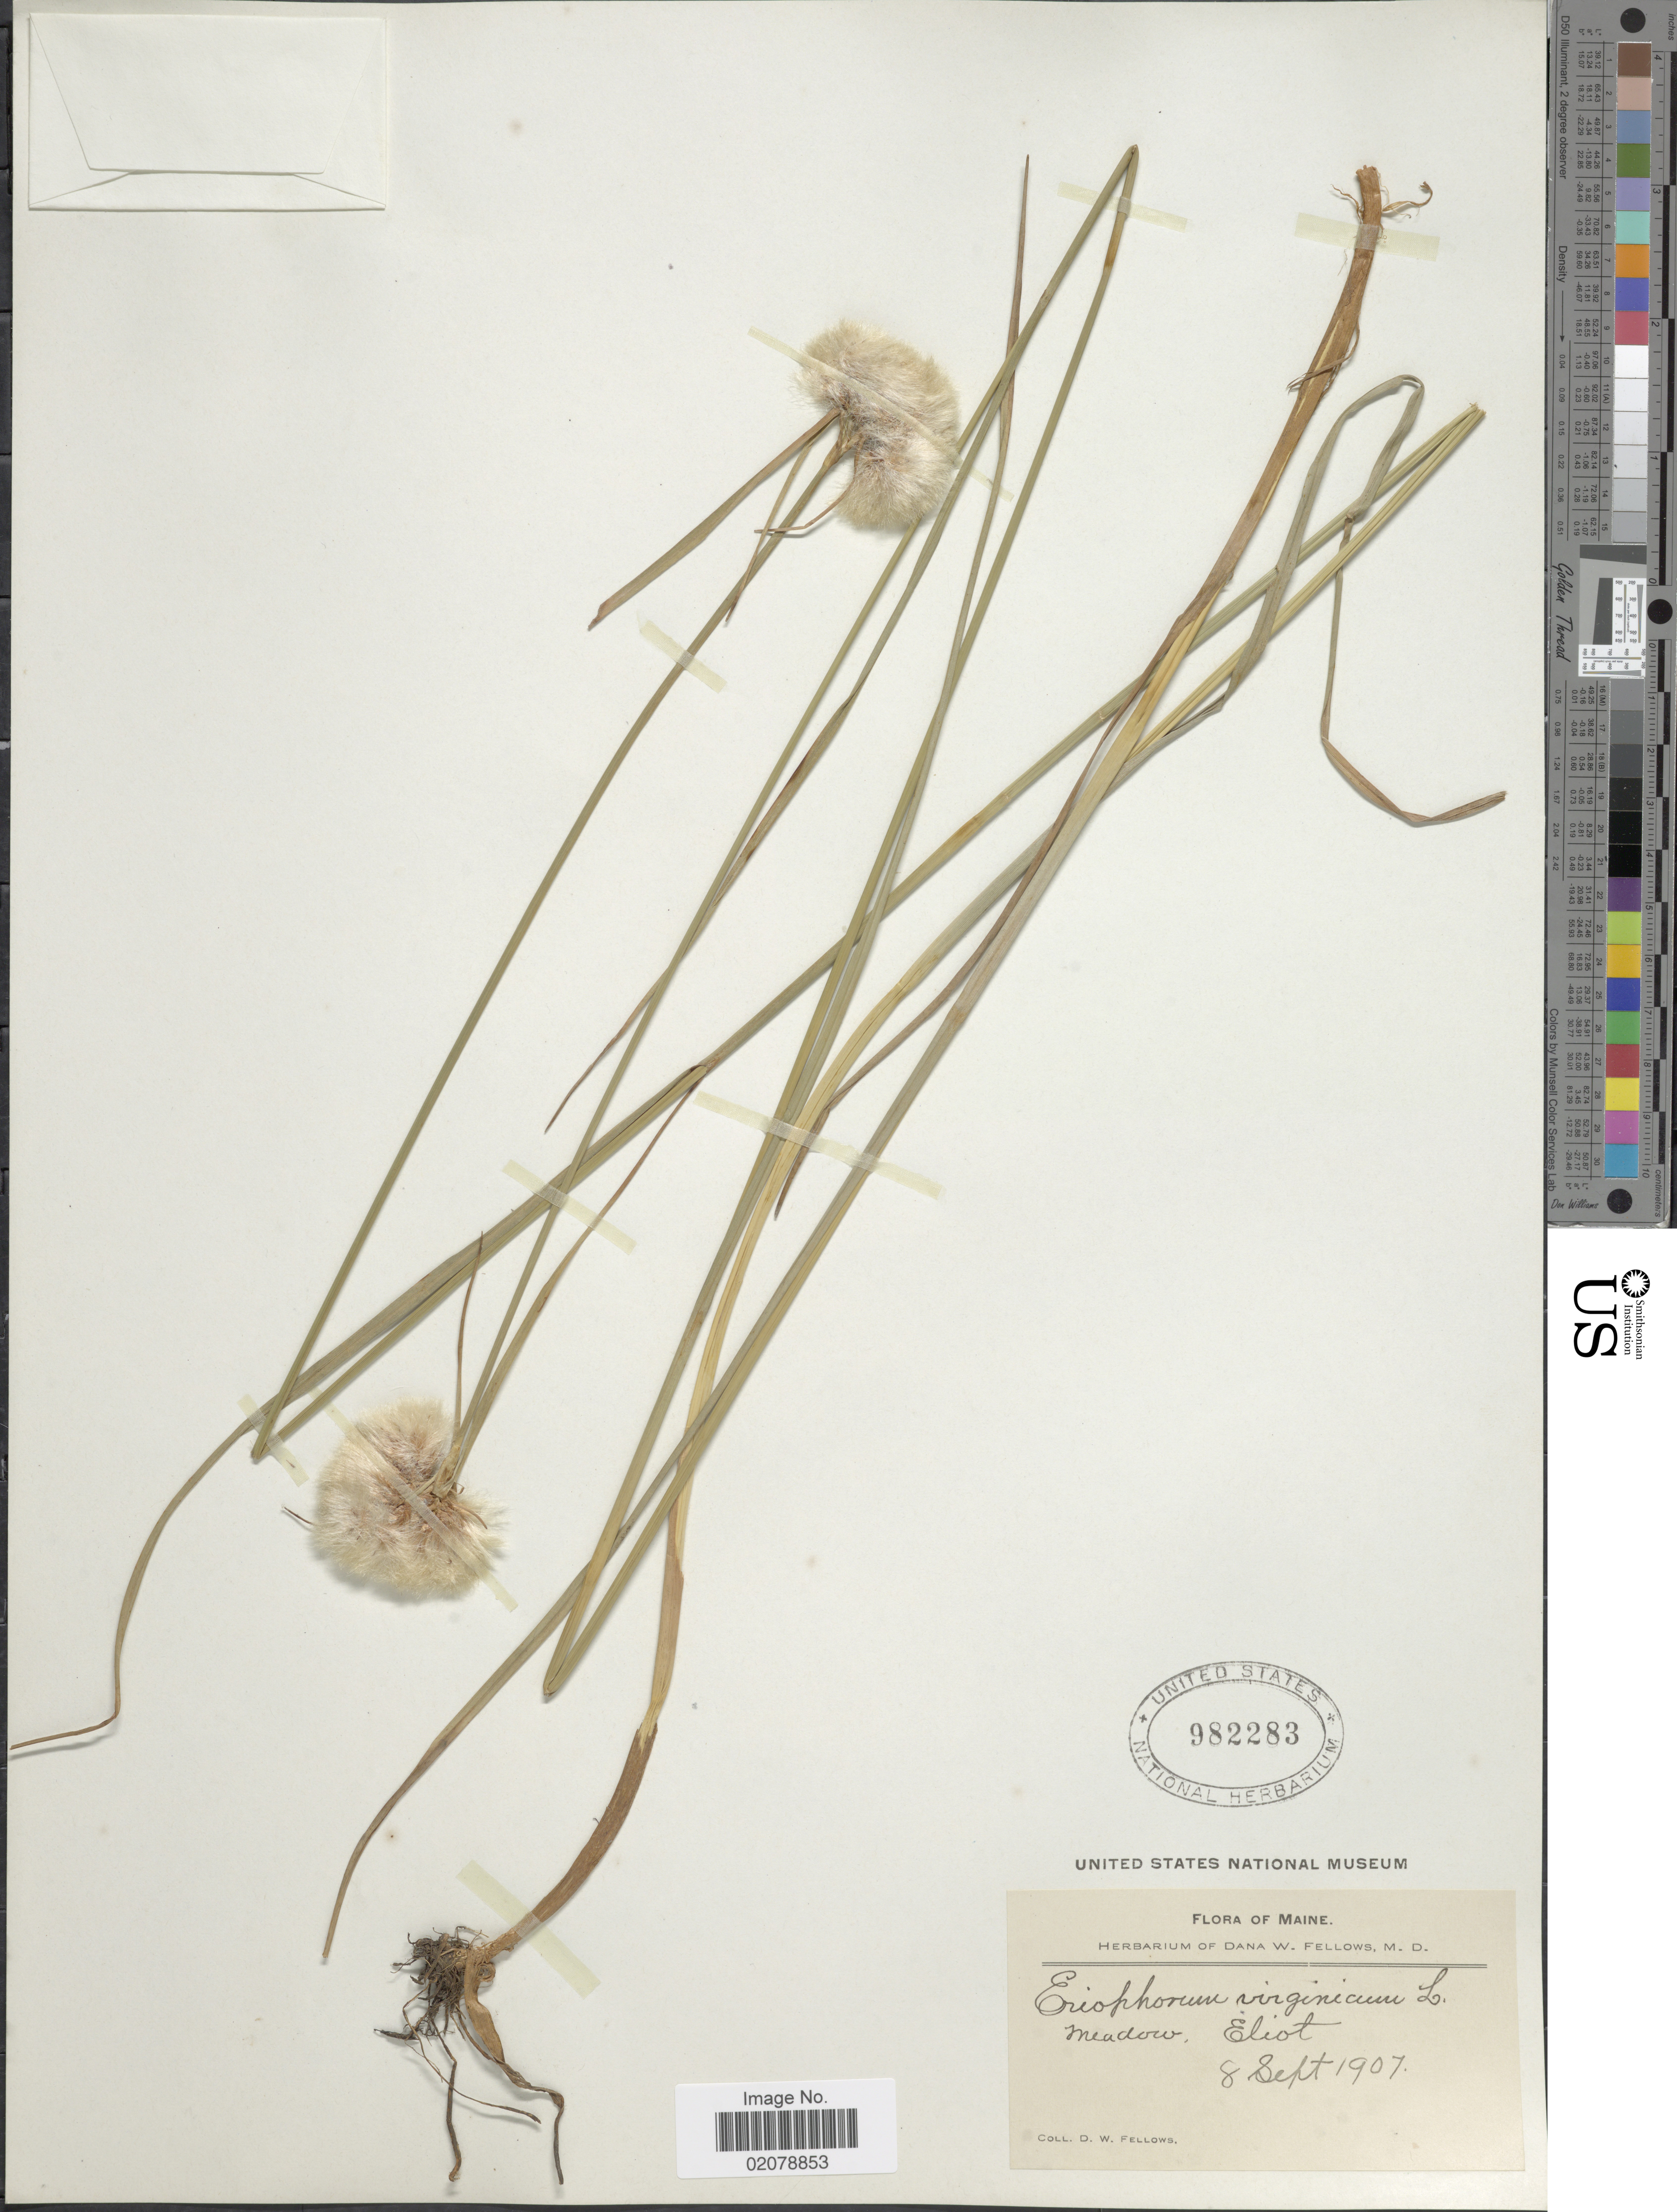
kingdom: Plantae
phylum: Tracheophyta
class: Liliopsida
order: Poales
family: Cyperaceae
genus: Eriophorum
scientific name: Eriophorum virginicum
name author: L.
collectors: D. W. Fellows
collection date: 1907-09-08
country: United States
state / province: Maine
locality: Eliot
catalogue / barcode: US 982283